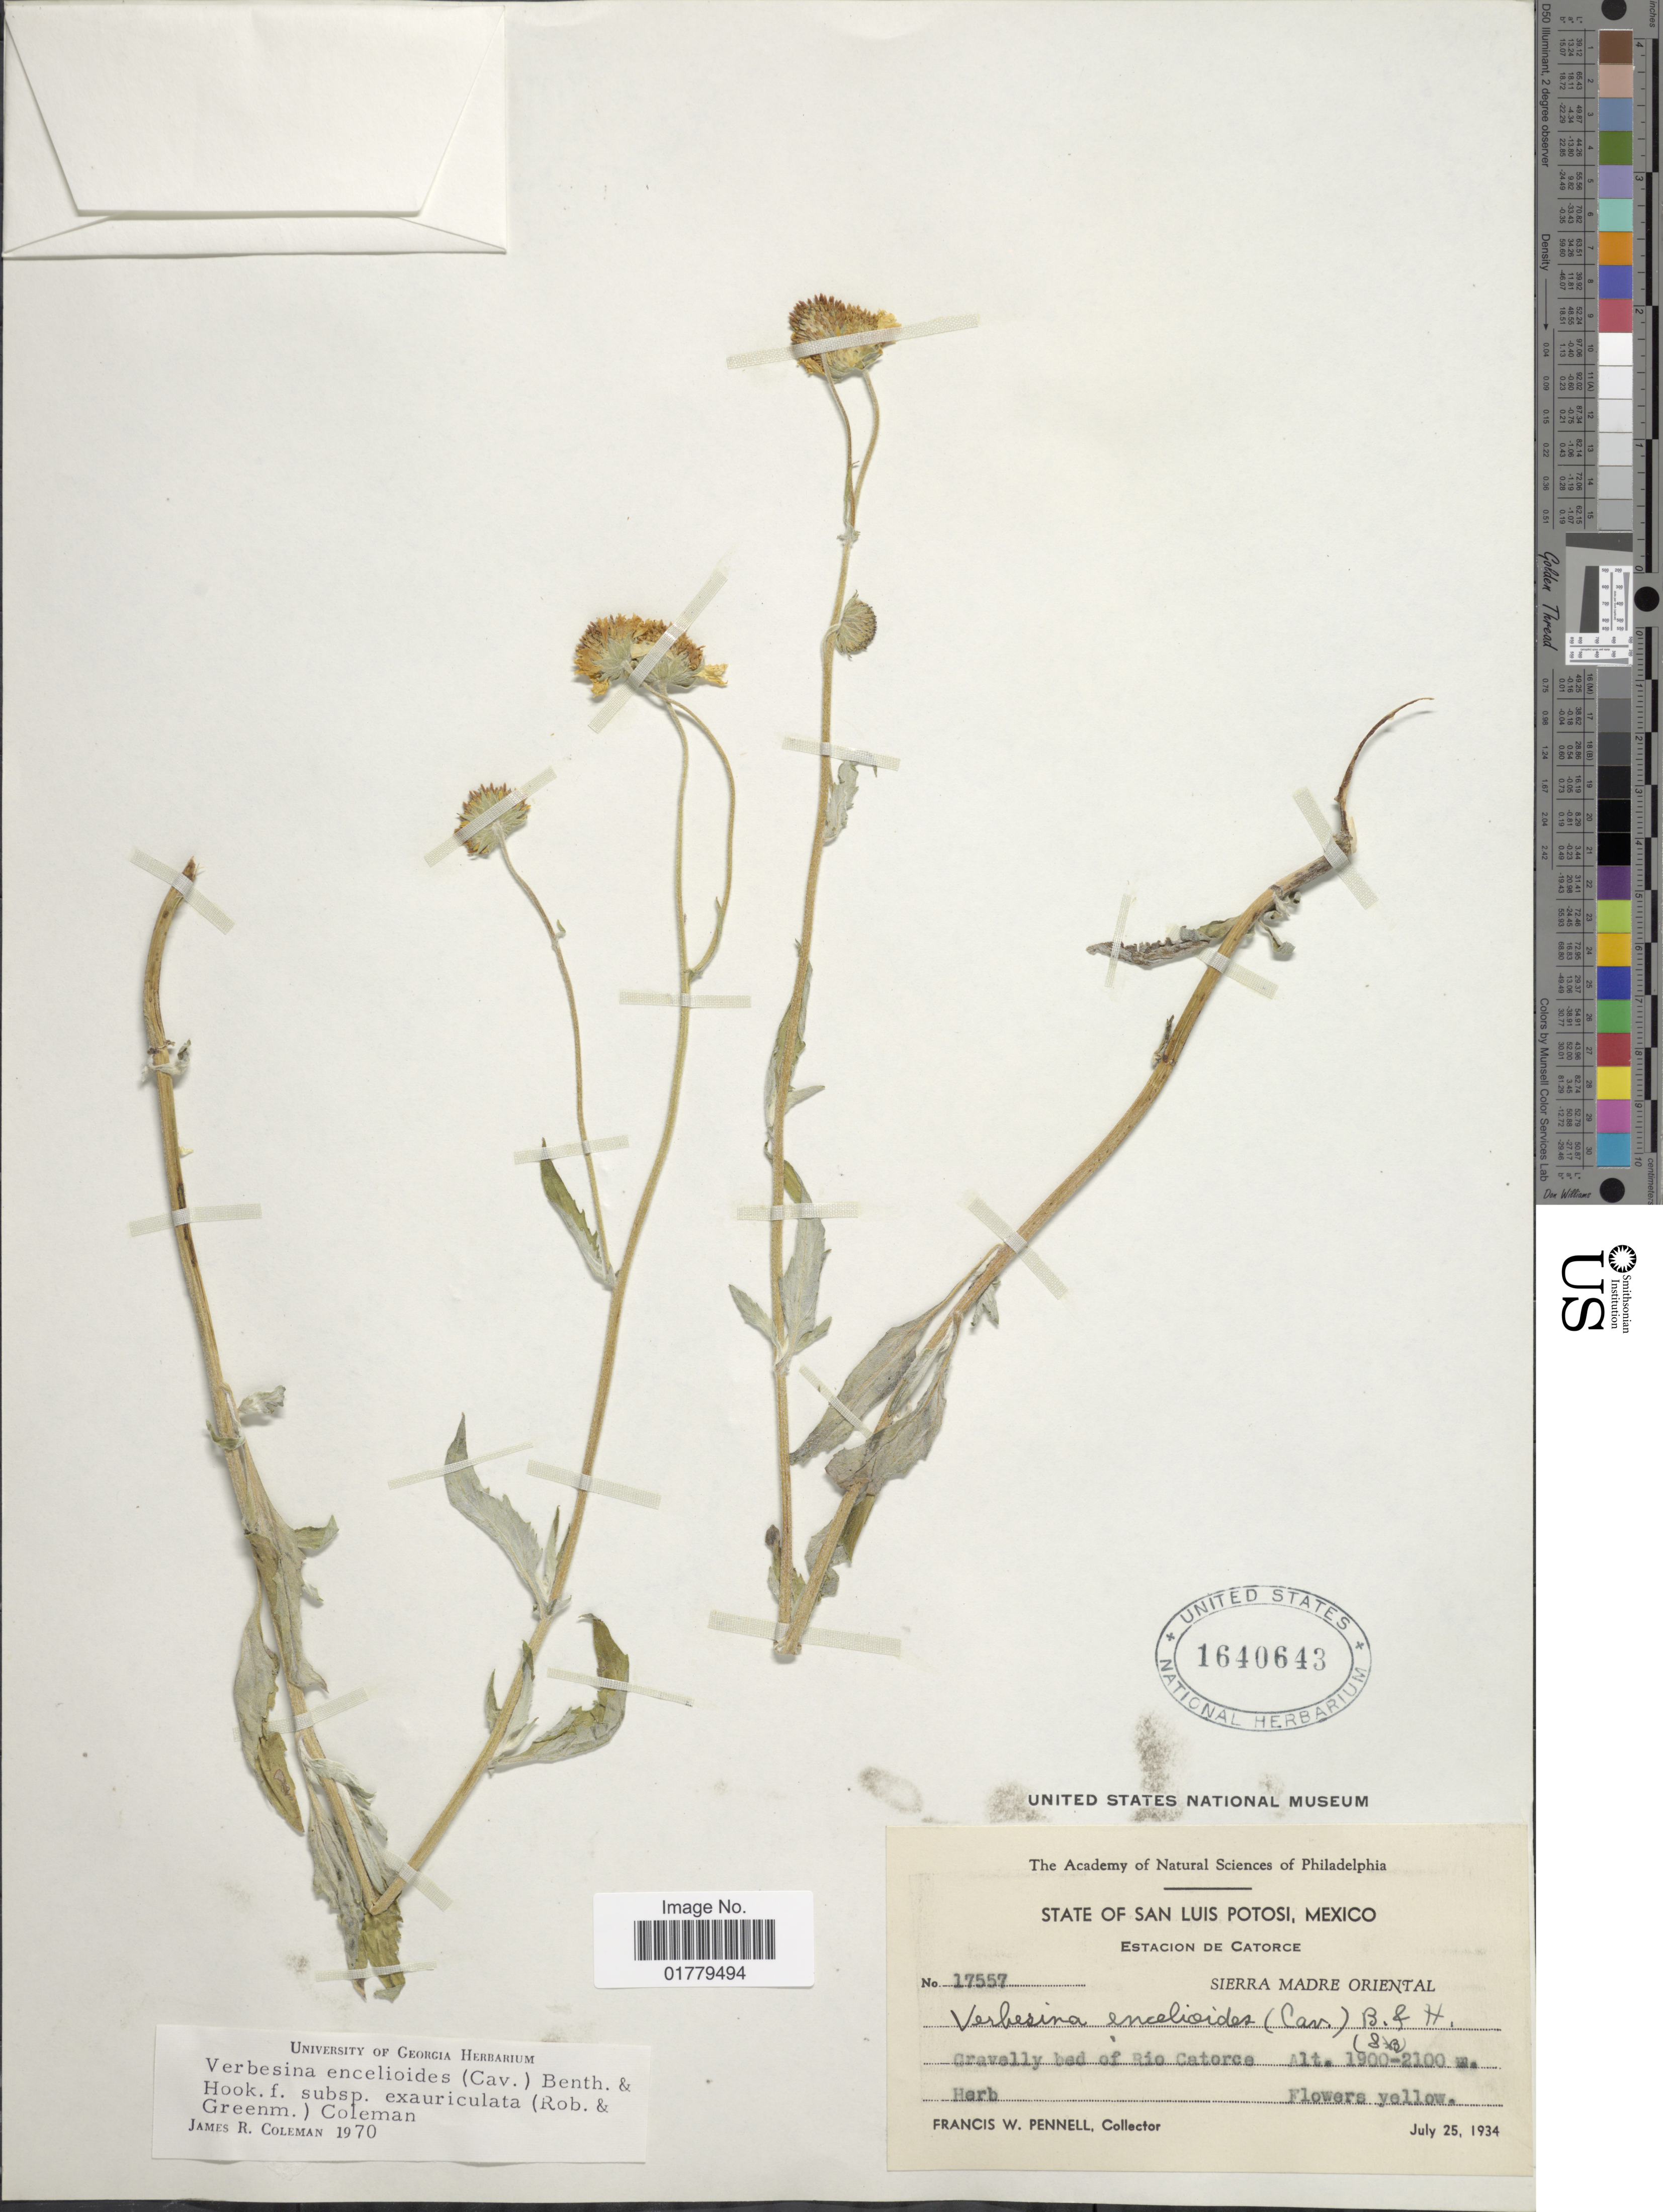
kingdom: Plantae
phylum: Tracheophyta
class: Magnoliopsida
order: Asterales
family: Asteraceae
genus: Verbesina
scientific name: Verbesina encelioides var. cana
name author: (B.L. Rob.) Greenm.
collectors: F. W. Pennell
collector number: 17557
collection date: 1934-07-25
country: Mexico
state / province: San Luis Potosí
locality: State of San Luis Potosi, Mexico. Estacion de Catorce. Sierra Madre Oriental. Gravelly bed of Rio Catorce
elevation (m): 1900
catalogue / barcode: US 1640643